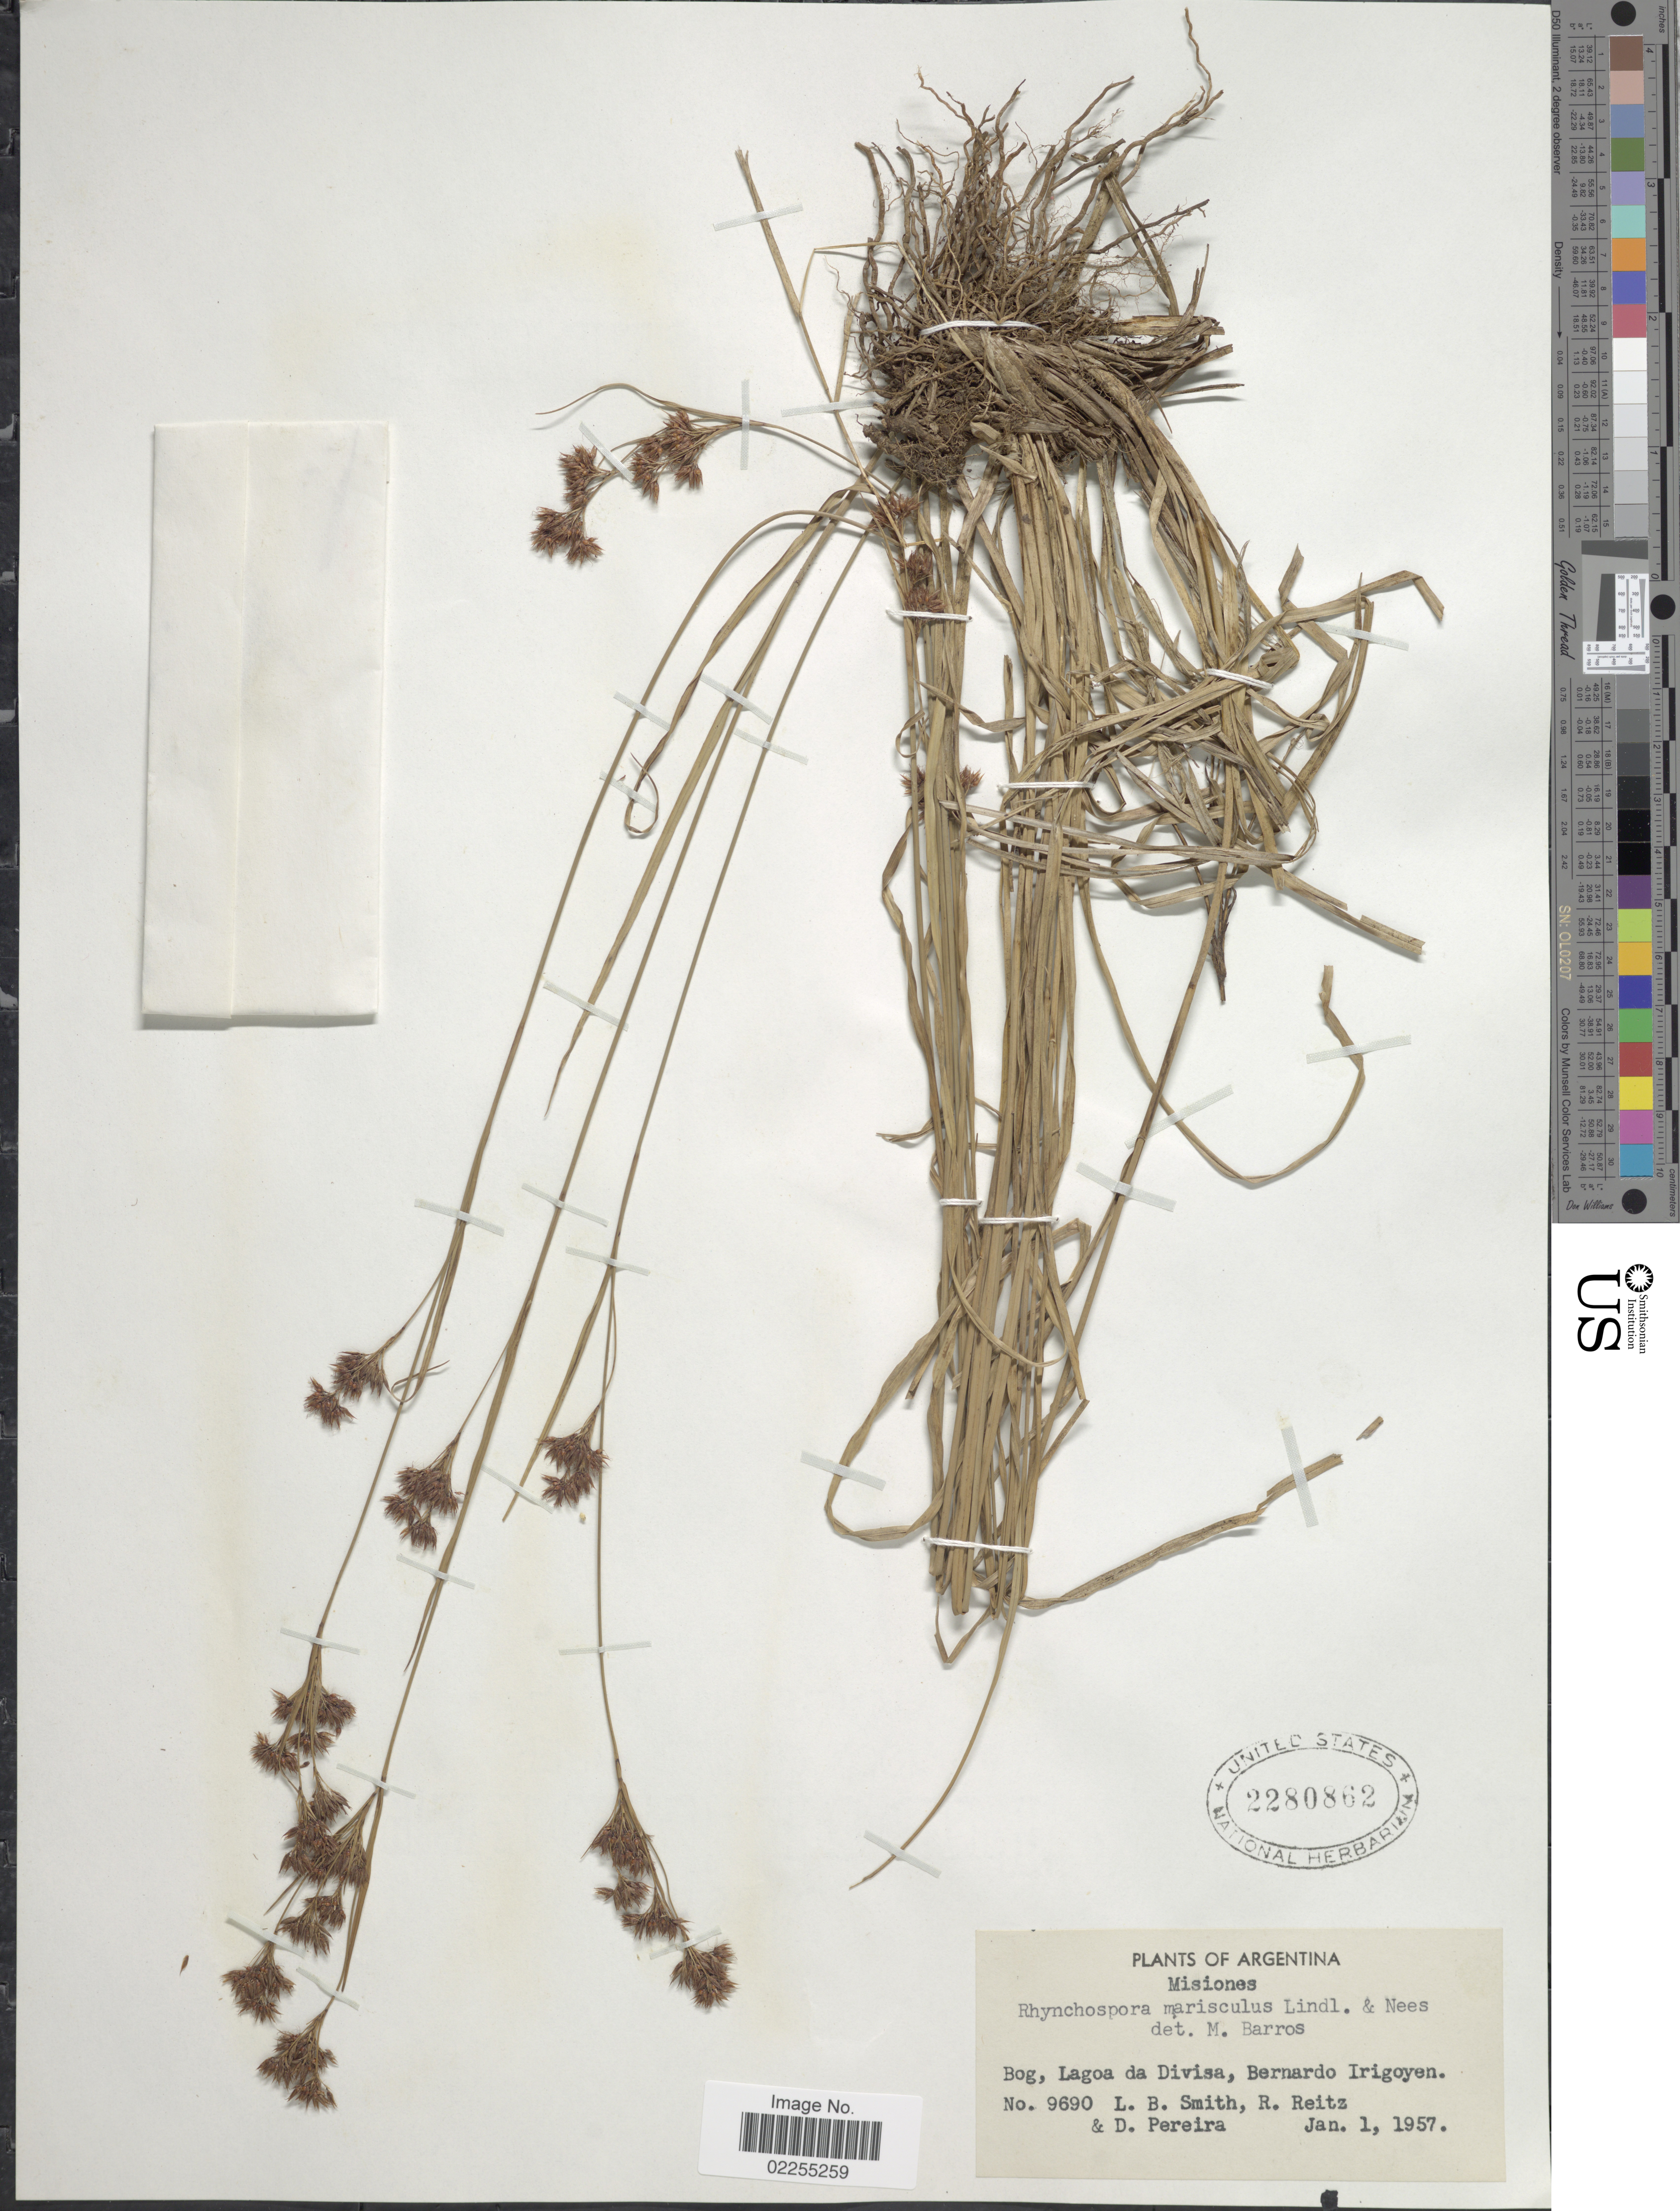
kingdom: Plantae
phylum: Tracheophyta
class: Liliopsida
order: Poales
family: Cyperaceae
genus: Rhynchospora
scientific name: Rhynchospora marisculus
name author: Lindl. & Nees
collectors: L. Smith, R. Reitz & D. Pereira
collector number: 9690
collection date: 1957-01-01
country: Argentina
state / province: Misiones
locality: Bog, Lagoa da Divisa, Bernardo Irigoyen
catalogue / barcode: US 2280862